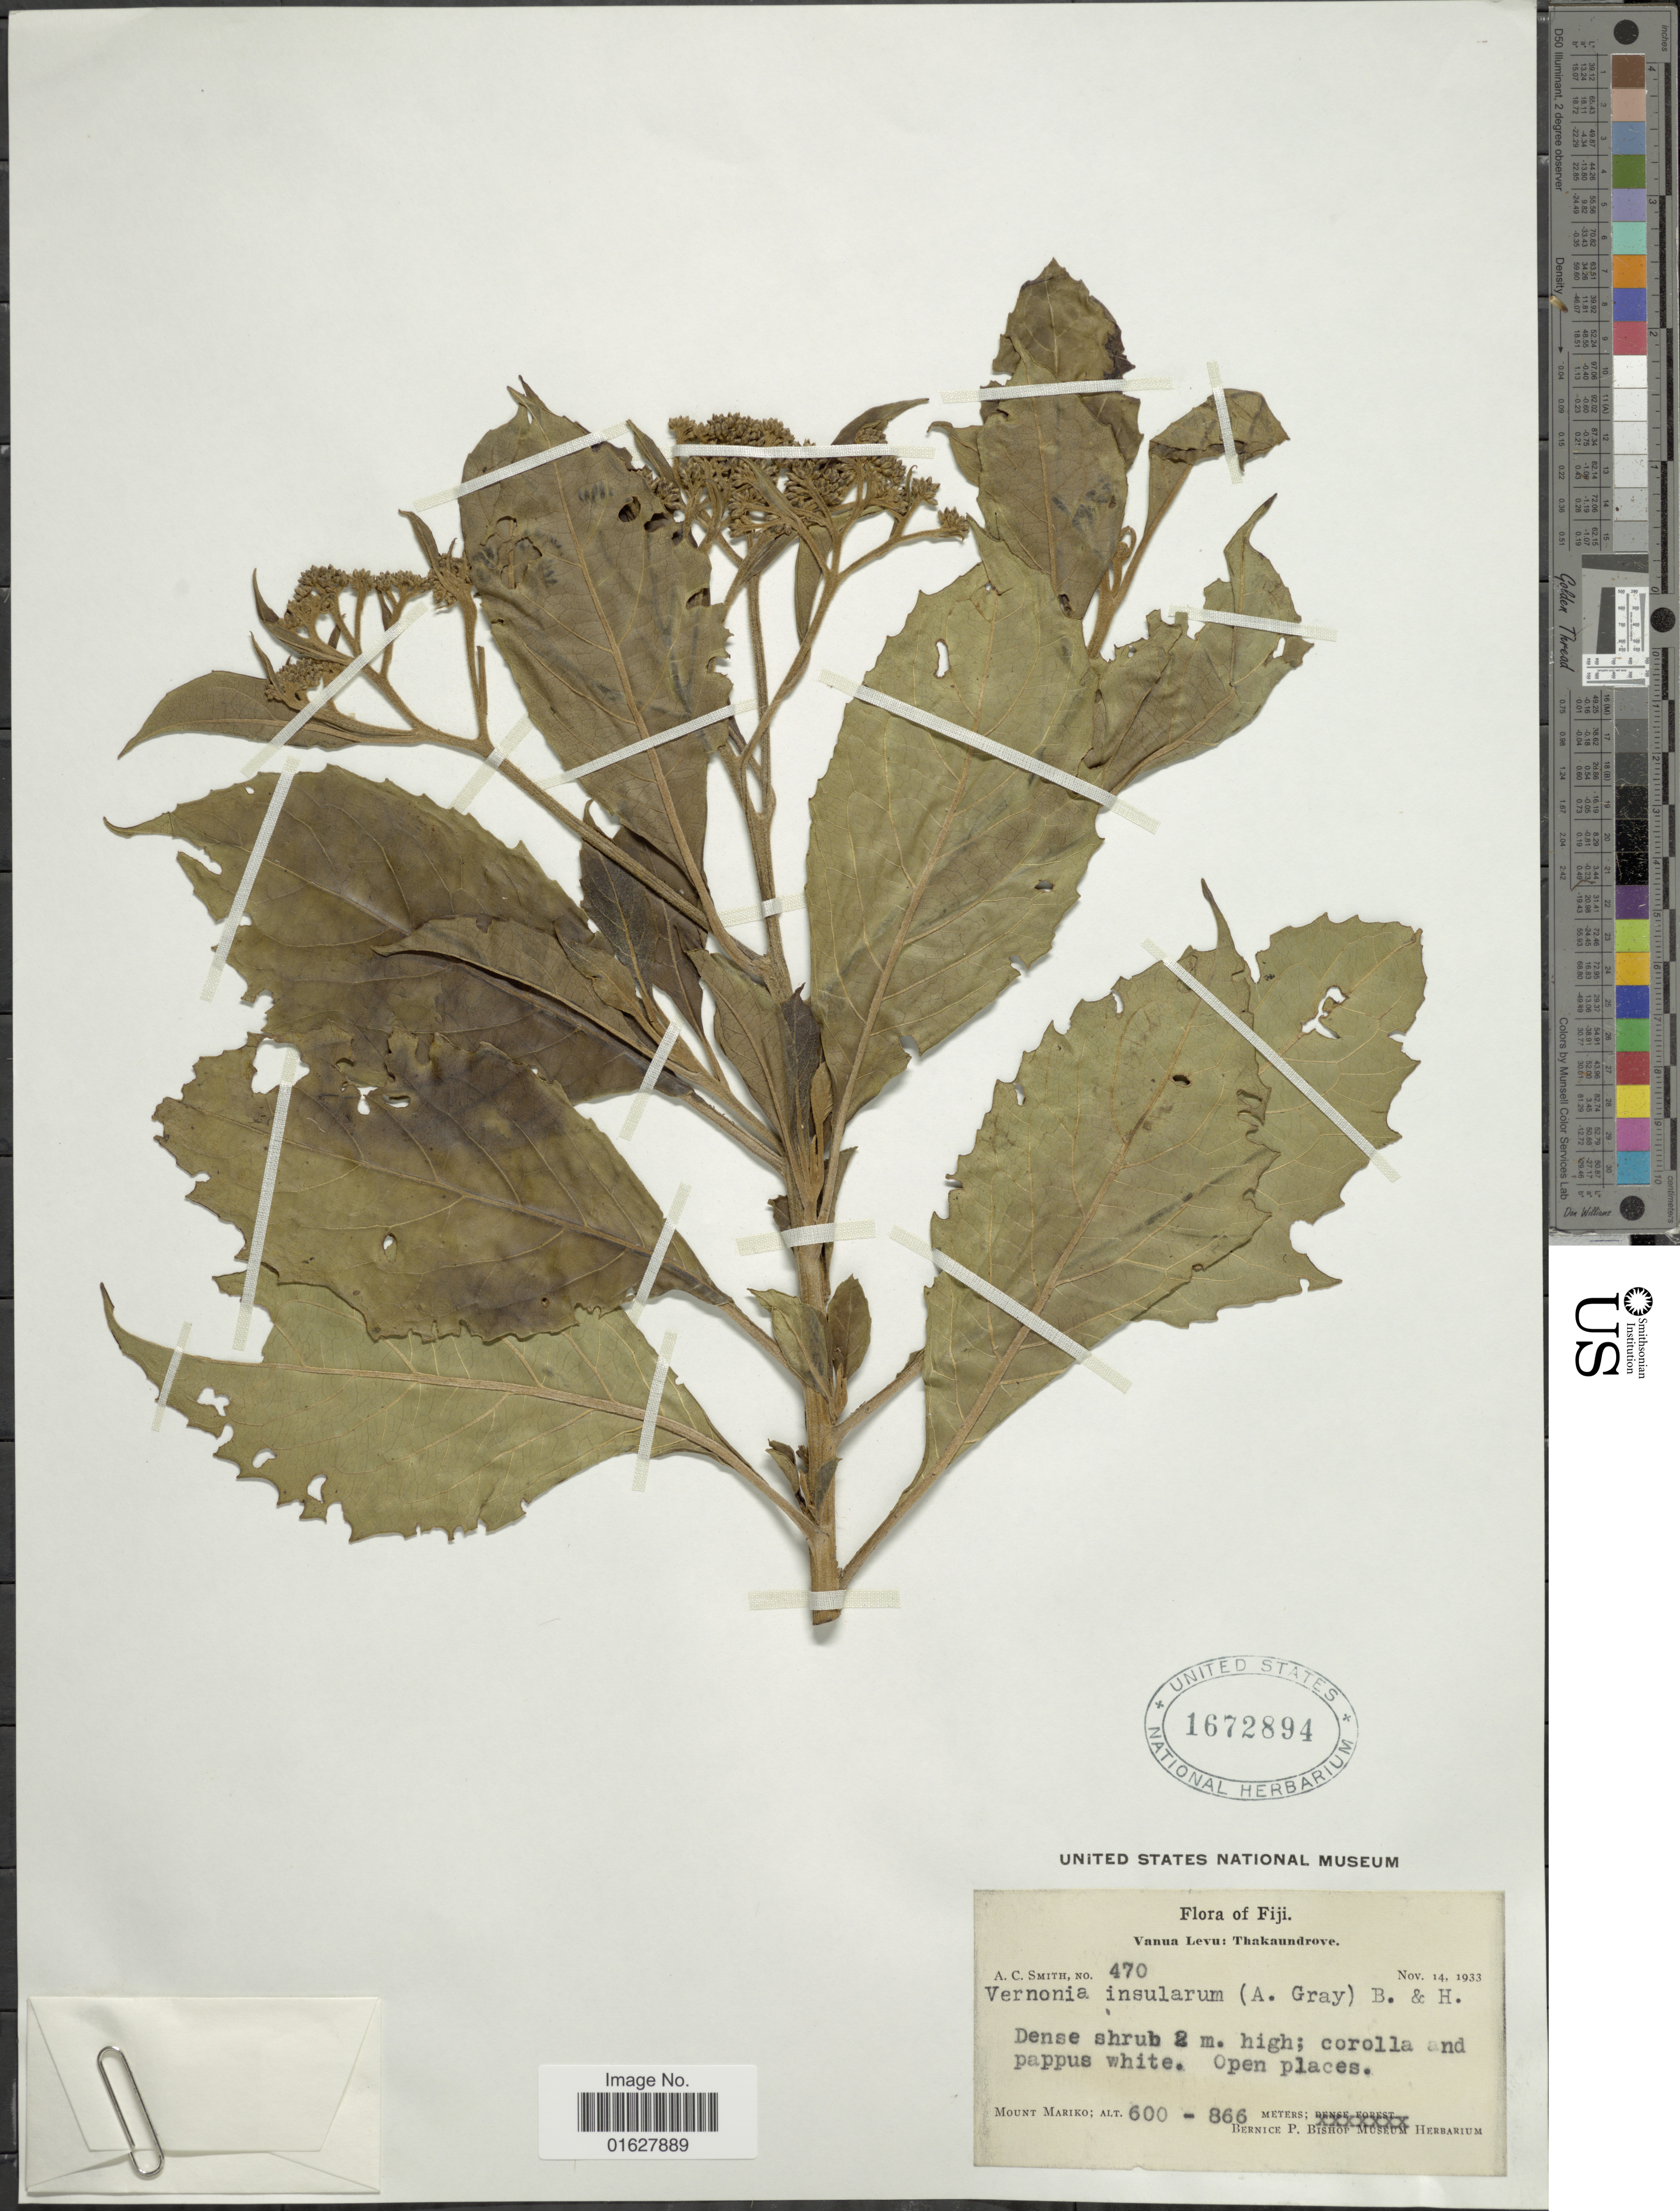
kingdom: Plantae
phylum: Tracheophyta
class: Magnoliopsida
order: Asterales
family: Asteraceae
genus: Strobocalyx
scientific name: Strobocalyx insularum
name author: (A. Gray) Sch. Bip.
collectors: A. C. Smith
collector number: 470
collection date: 1933-11-14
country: Fiji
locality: Fiji. Vanua Levi: Thakaundrove. Open places. Mount Mariko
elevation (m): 600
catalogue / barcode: US 1672894